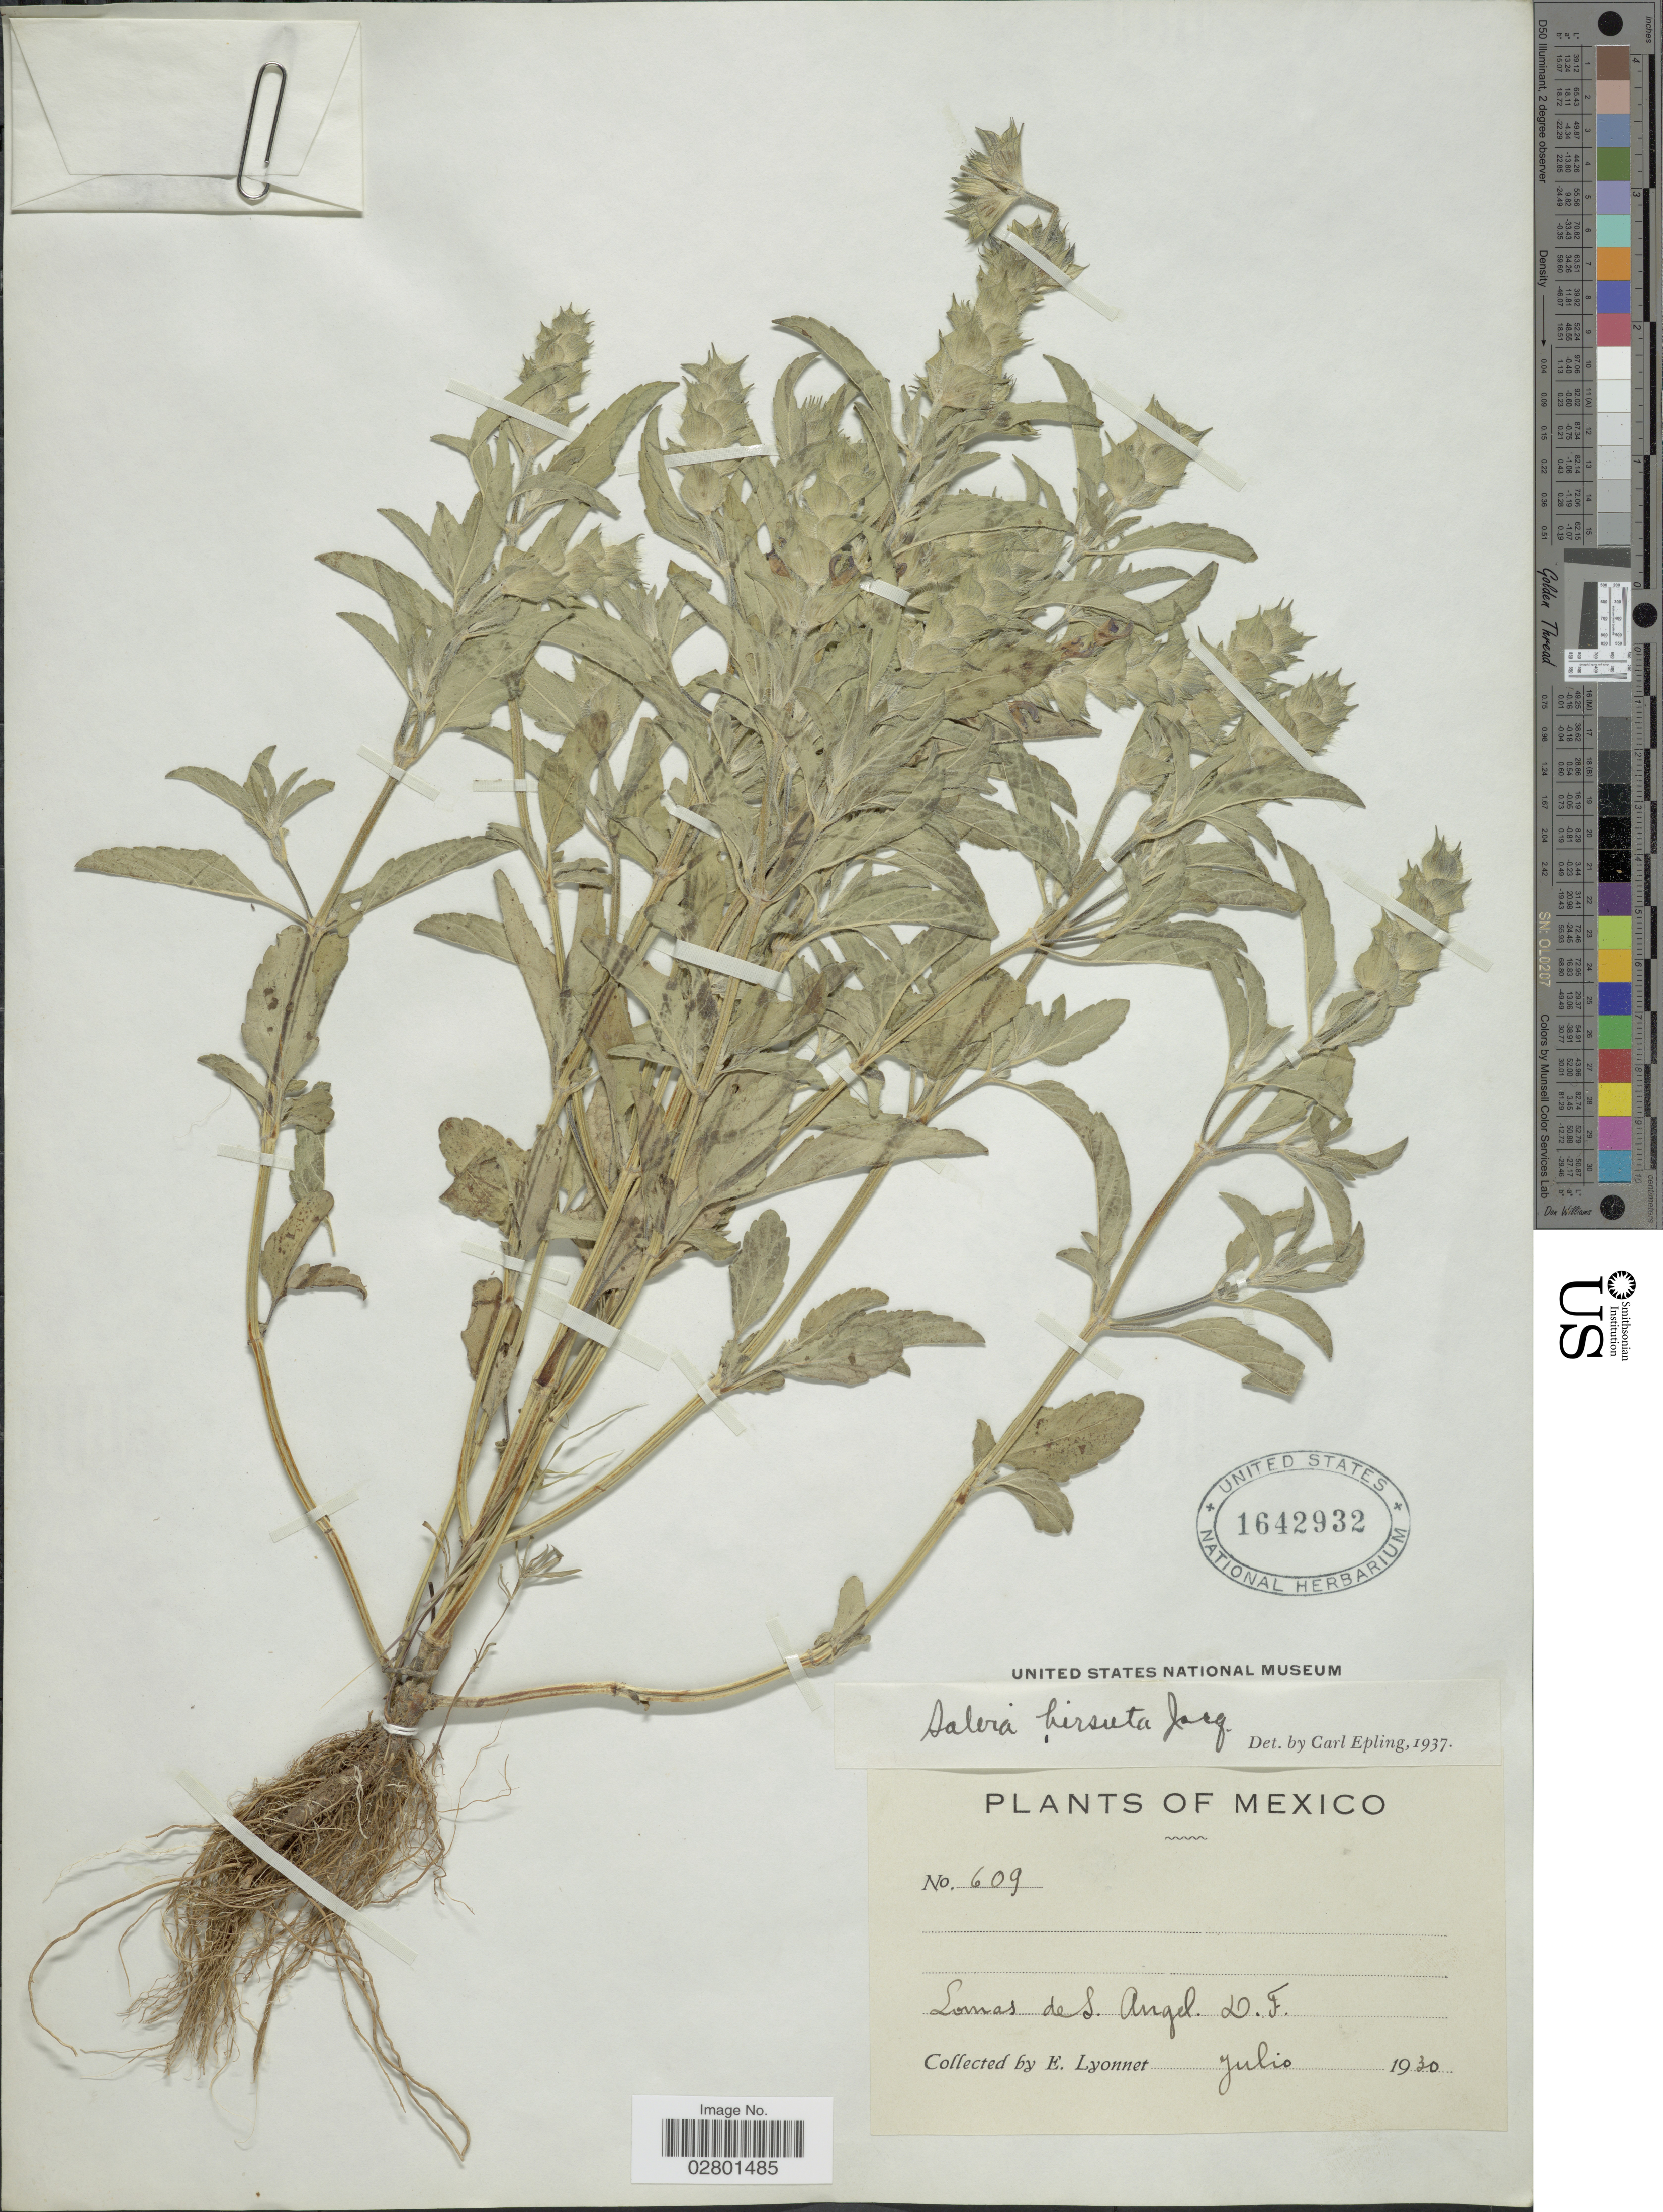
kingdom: Plantae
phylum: Tracheophyta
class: Magnoliopsida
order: Lamiales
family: Lamiaceae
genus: Salvia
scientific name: Salvia hirsuta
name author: Jacq.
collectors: E. Lyonnet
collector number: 609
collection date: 1930-07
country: Mexico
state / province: Distrito Federal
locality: Lomas des Angel.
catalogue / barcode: US 1642932